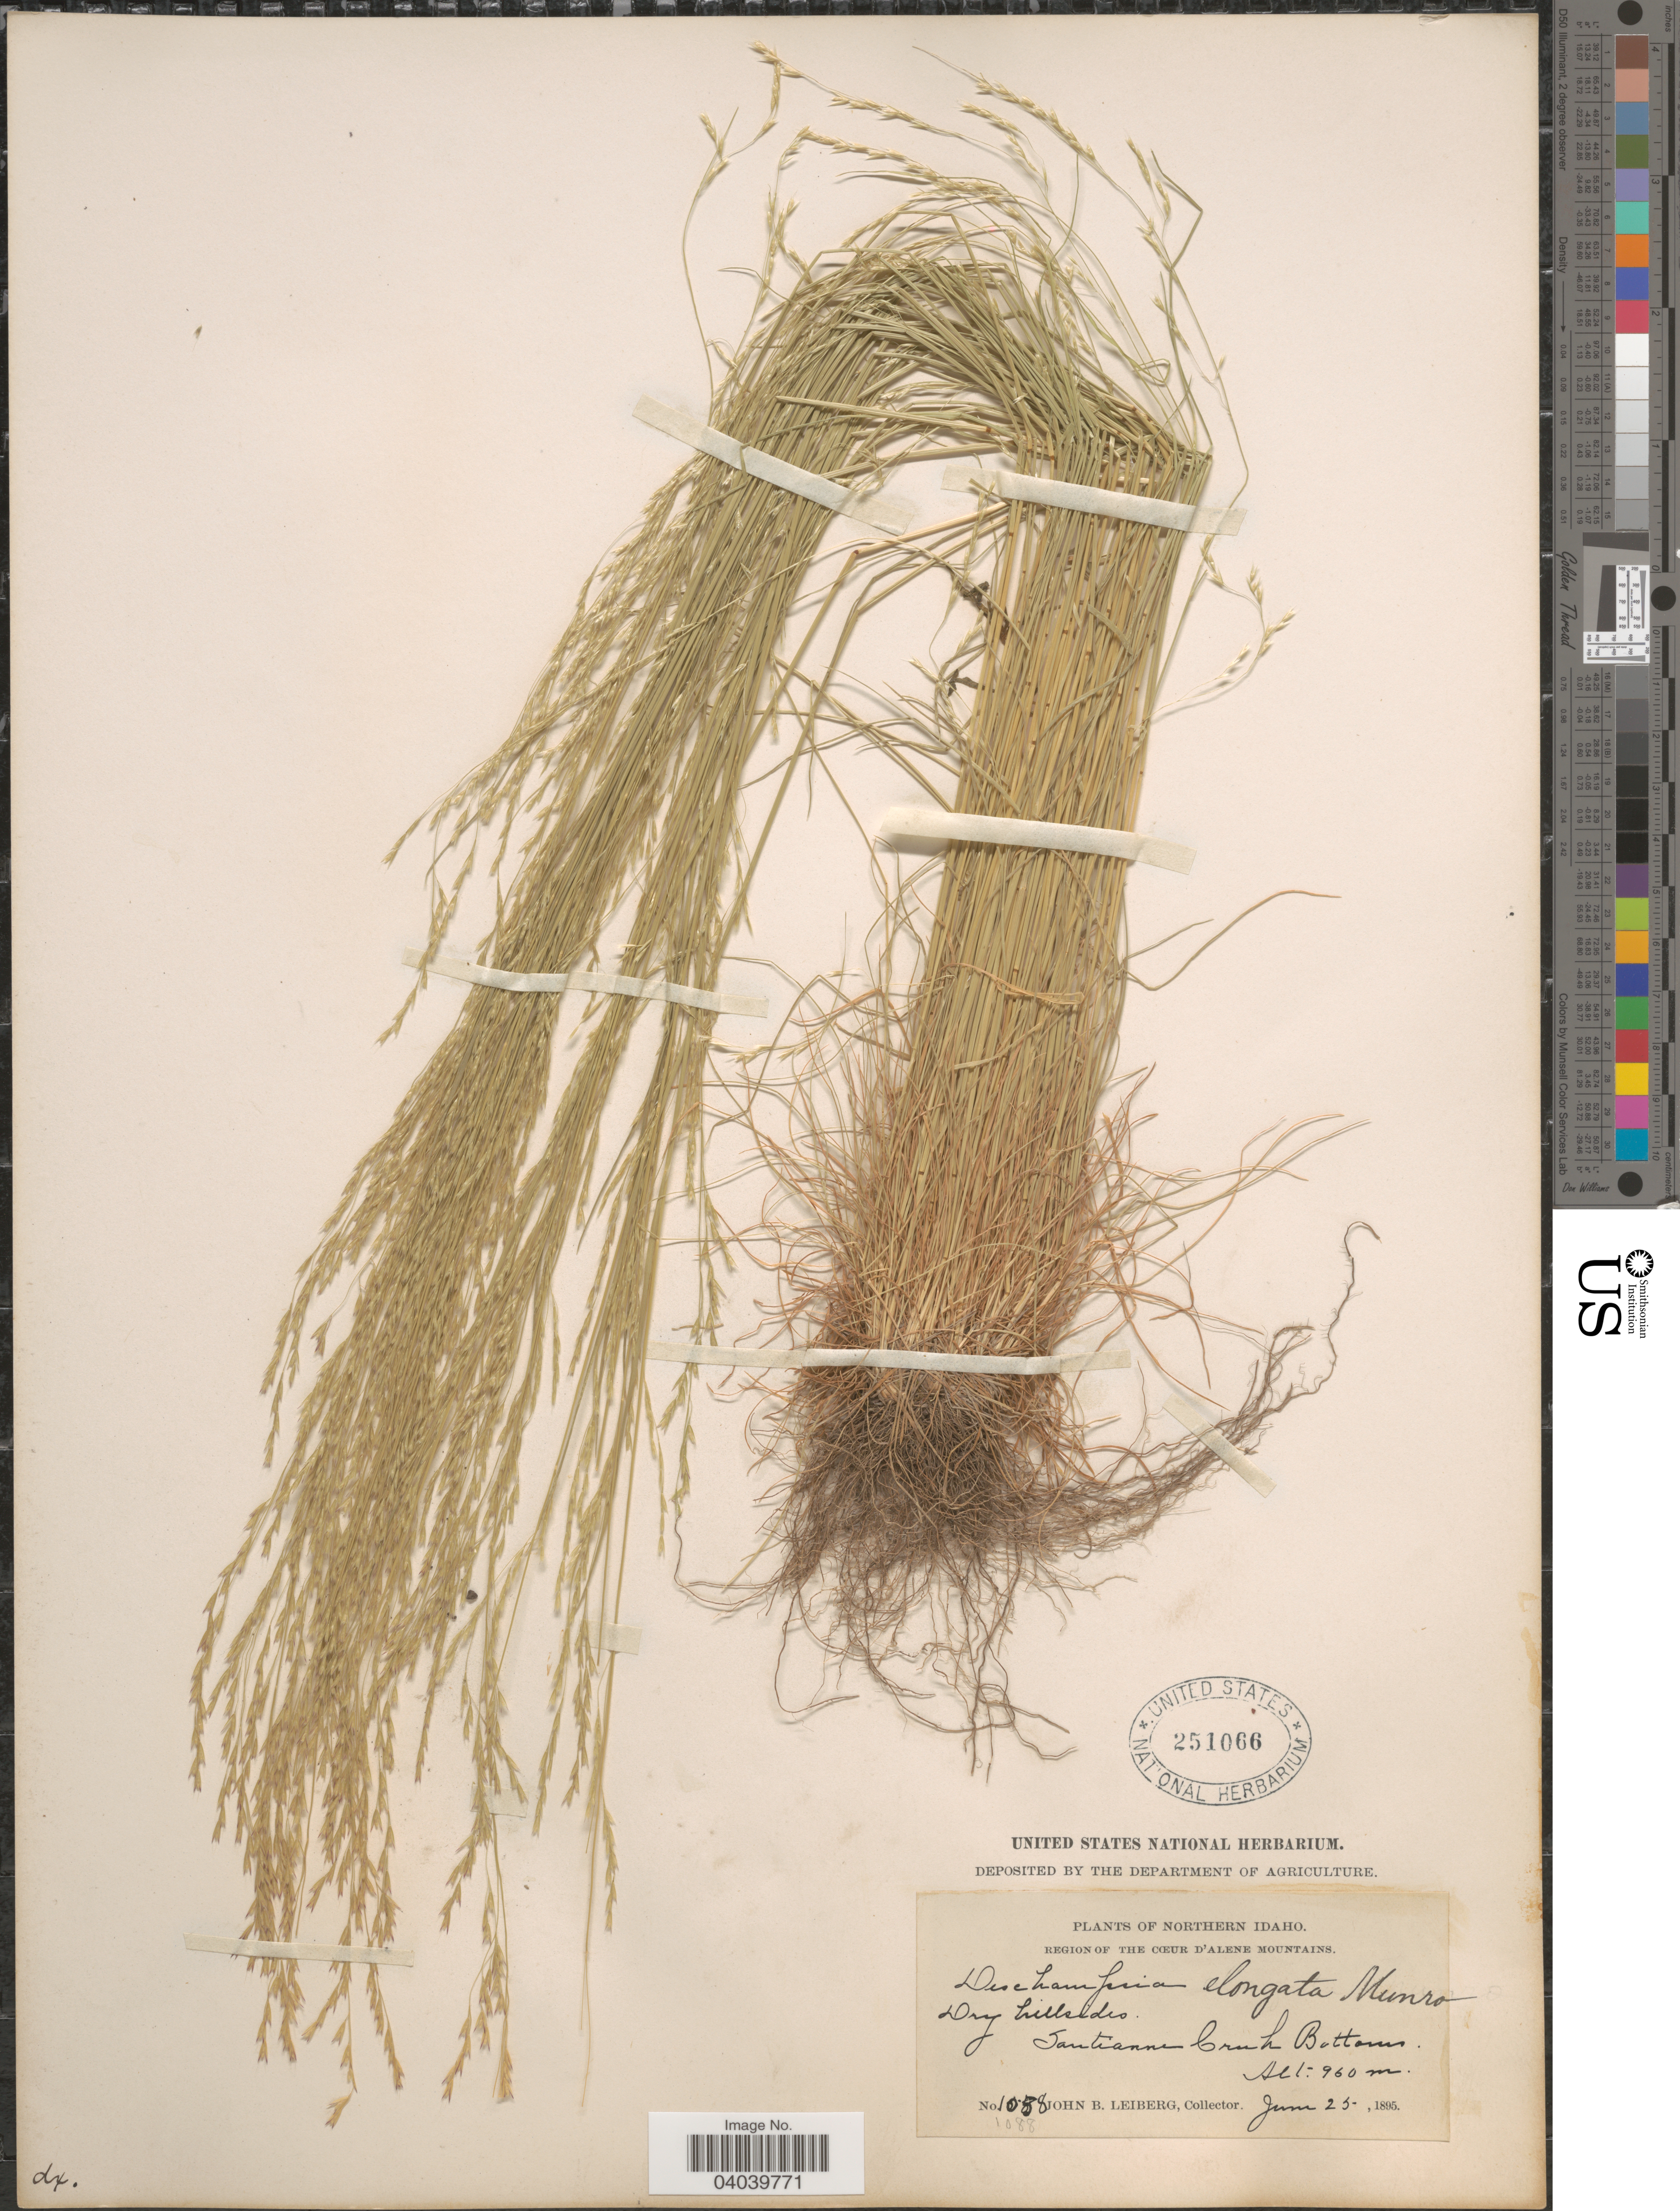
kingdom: Plantae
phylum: Tracheophyta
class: Liliopsida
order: Poales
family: Poaceae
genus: Deschampsia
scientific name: Deschampsia elongata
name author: (Hook.) Munro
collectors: J. B. Leiberg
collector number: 1088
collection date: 1895-06-25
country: United States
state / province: Idaho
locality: Northern Idaho. Region of the Cœur d'Alene Mountains. Santianne Creek Bottoms.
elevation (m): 960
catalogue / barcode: US 251066